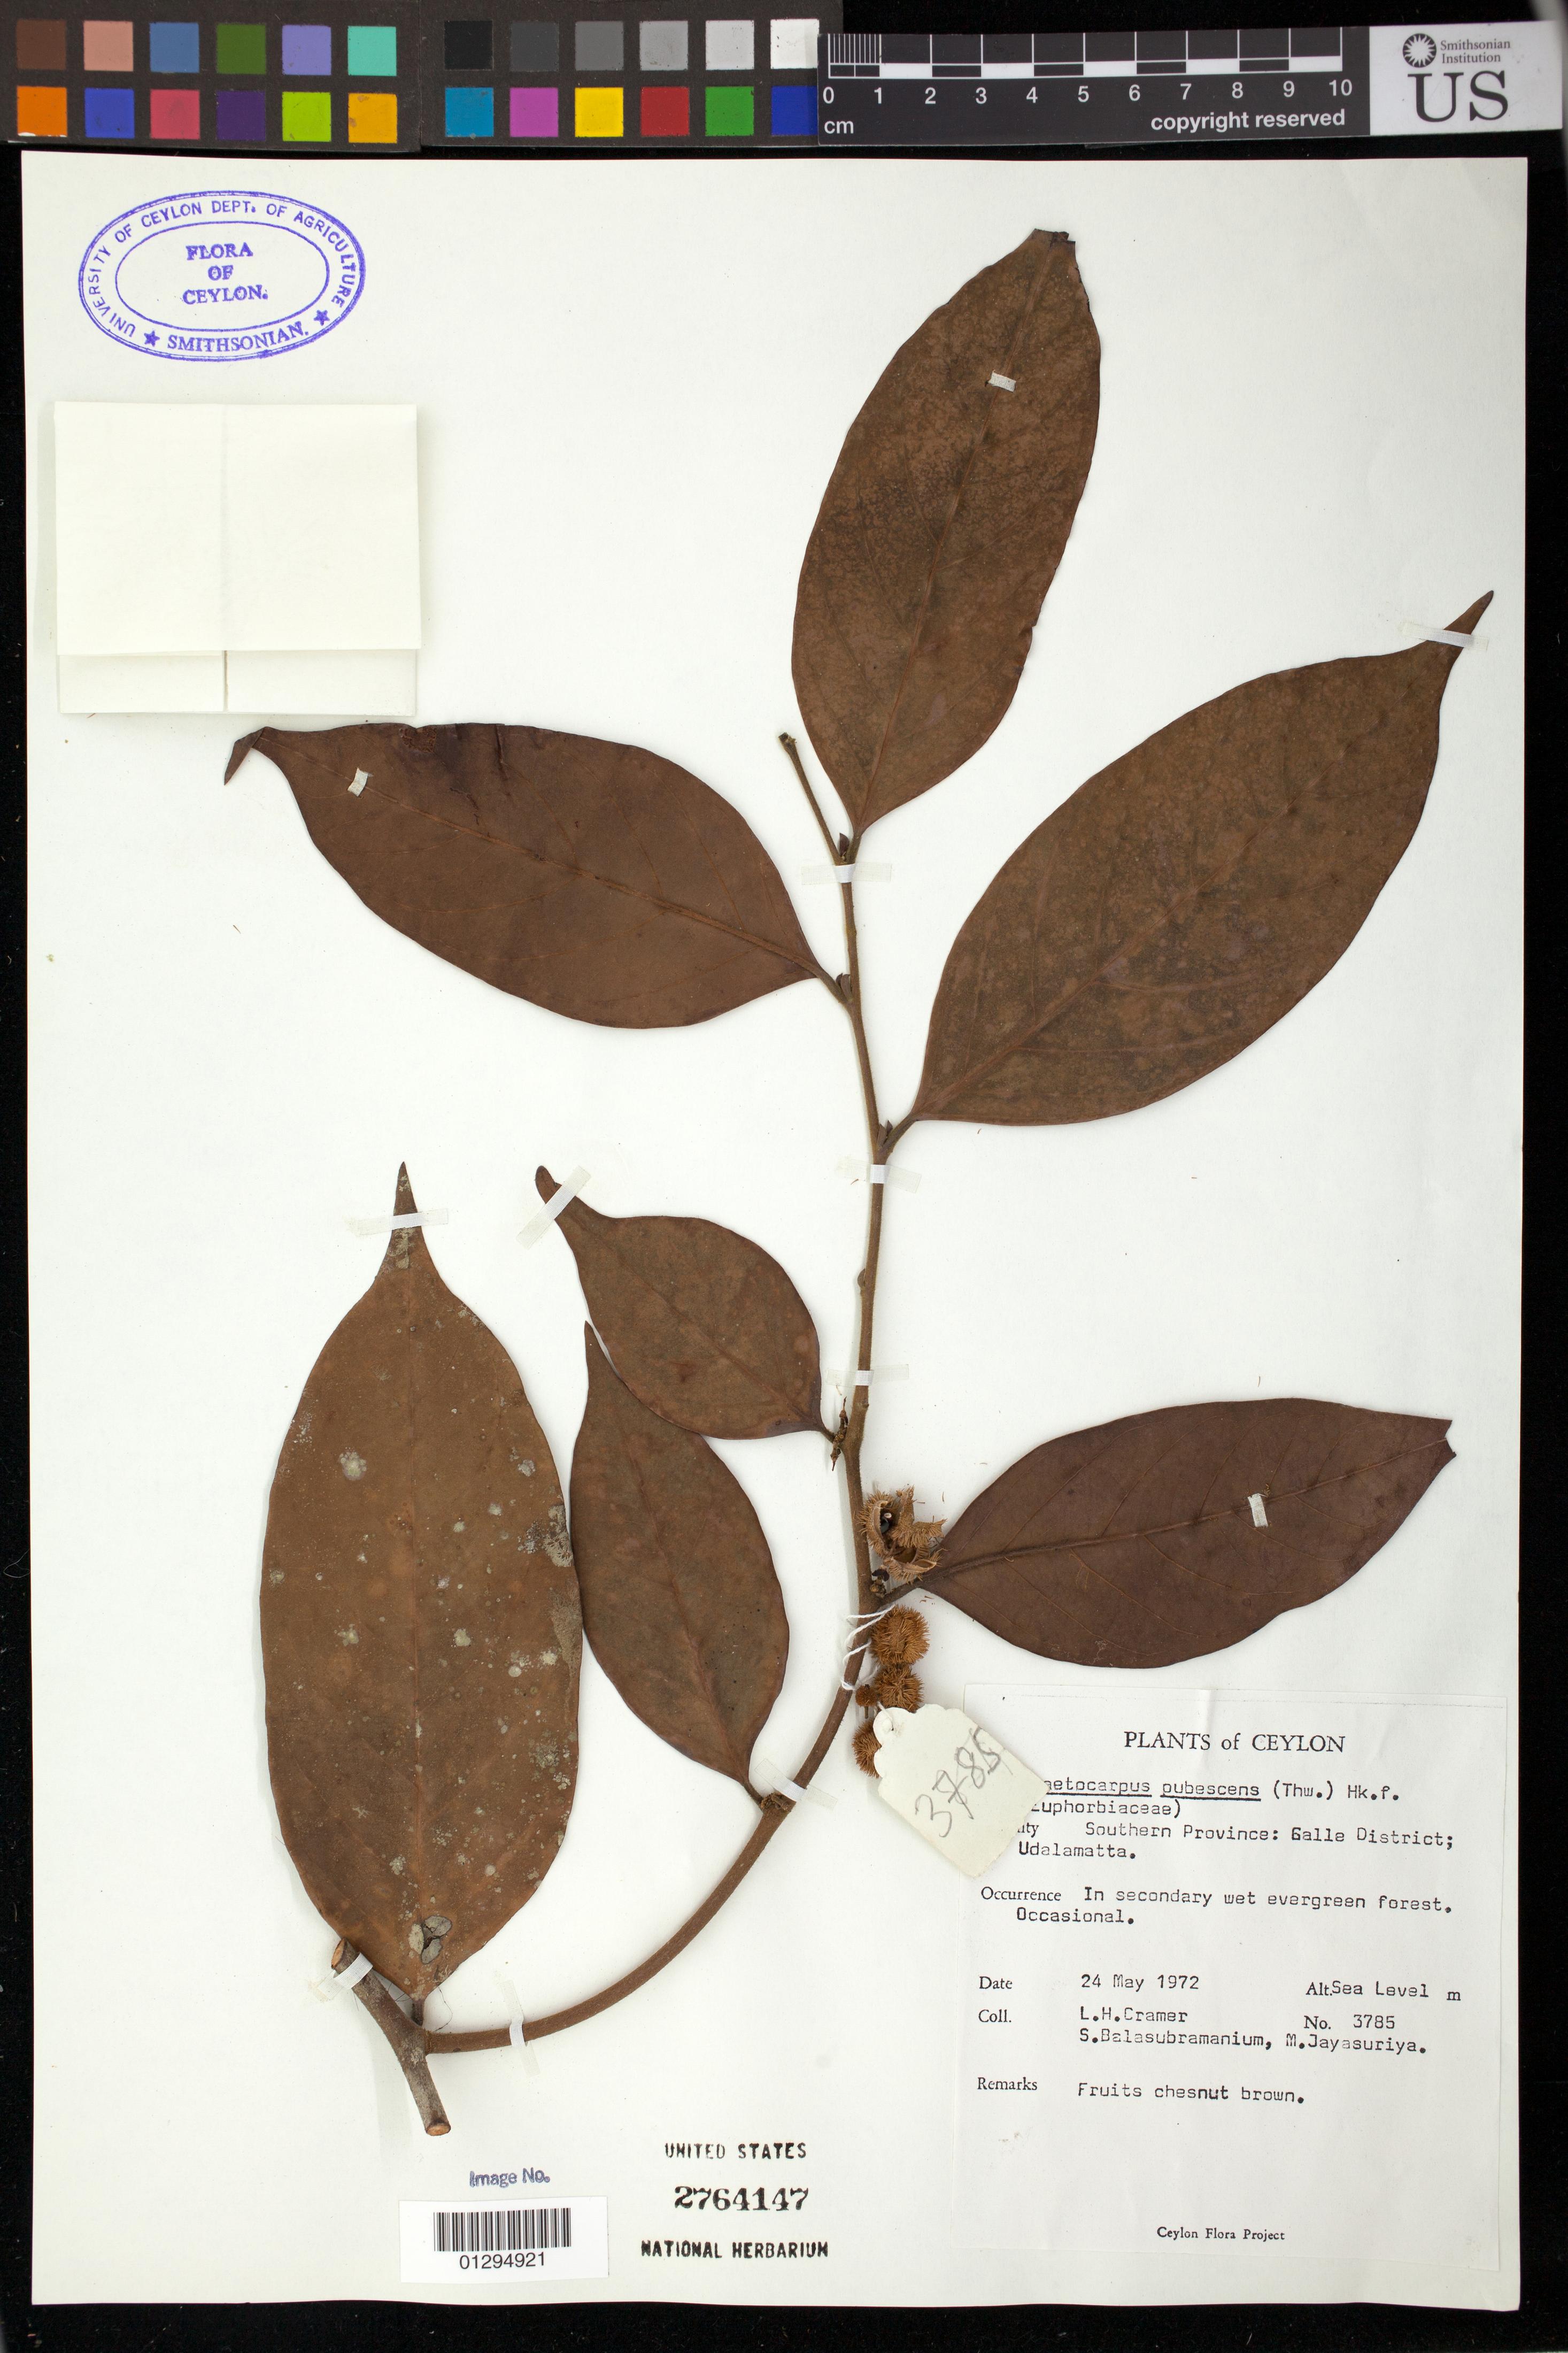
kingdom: Plantae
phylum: Tracheophyta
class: Magnoliopsida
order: Malpighiales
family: Peraceae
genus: Chaetocarpus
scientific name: Chaetocarpus pubescens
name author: (Thwaites) Hook. f.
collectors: L. H. Cramer, S. Balasubramanium & M. Jayasuriya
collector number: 3785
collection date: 1972-05-24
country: Sri Lanka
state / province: Southern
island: Ceylon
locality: Galle District; Udalamatta.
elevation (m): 0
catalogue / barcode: US 2764147